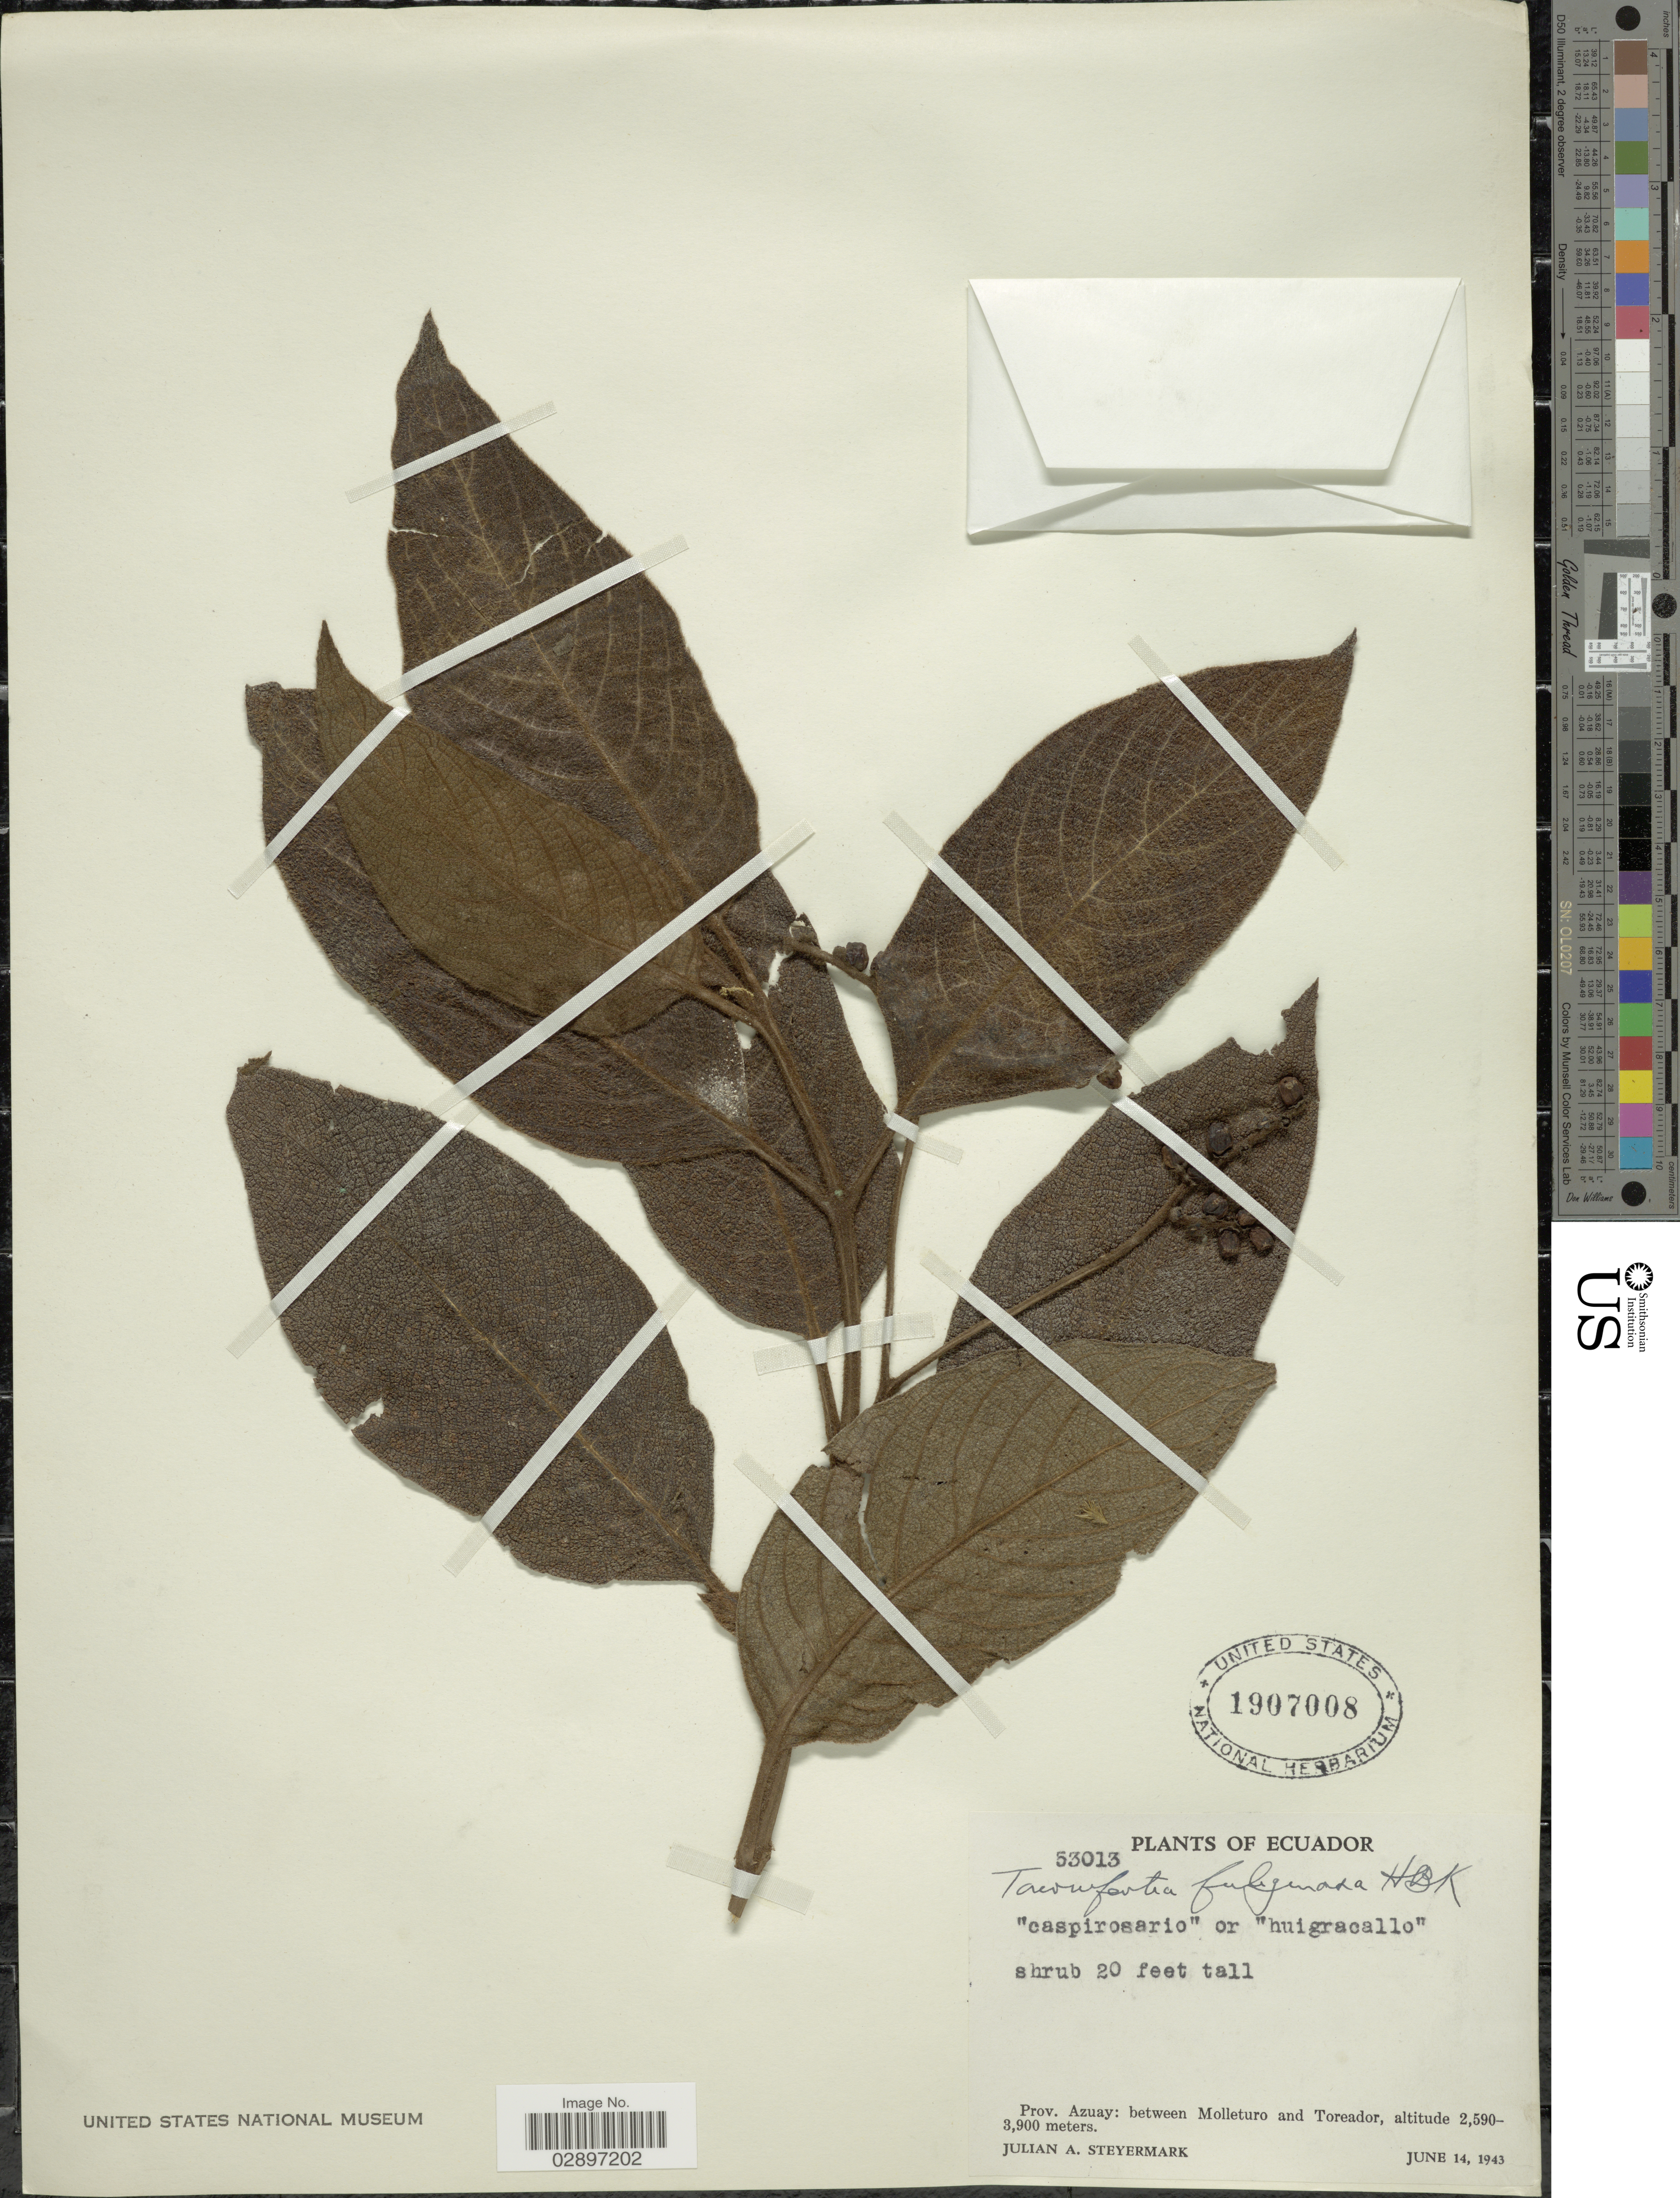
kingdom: Plantae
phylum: Tracheophyta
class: Magnoliopsida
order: Boraginales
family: Heliotropiaceae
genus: Tournefortia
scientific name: Tournefortia fuliginosa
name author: Kunth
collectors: J. Steyermark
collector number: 53013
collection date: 1943-06-14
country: Ecuador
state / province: Azuay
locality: Between Molleturo and Toreador.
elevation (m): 2590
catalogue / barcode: US 1907008